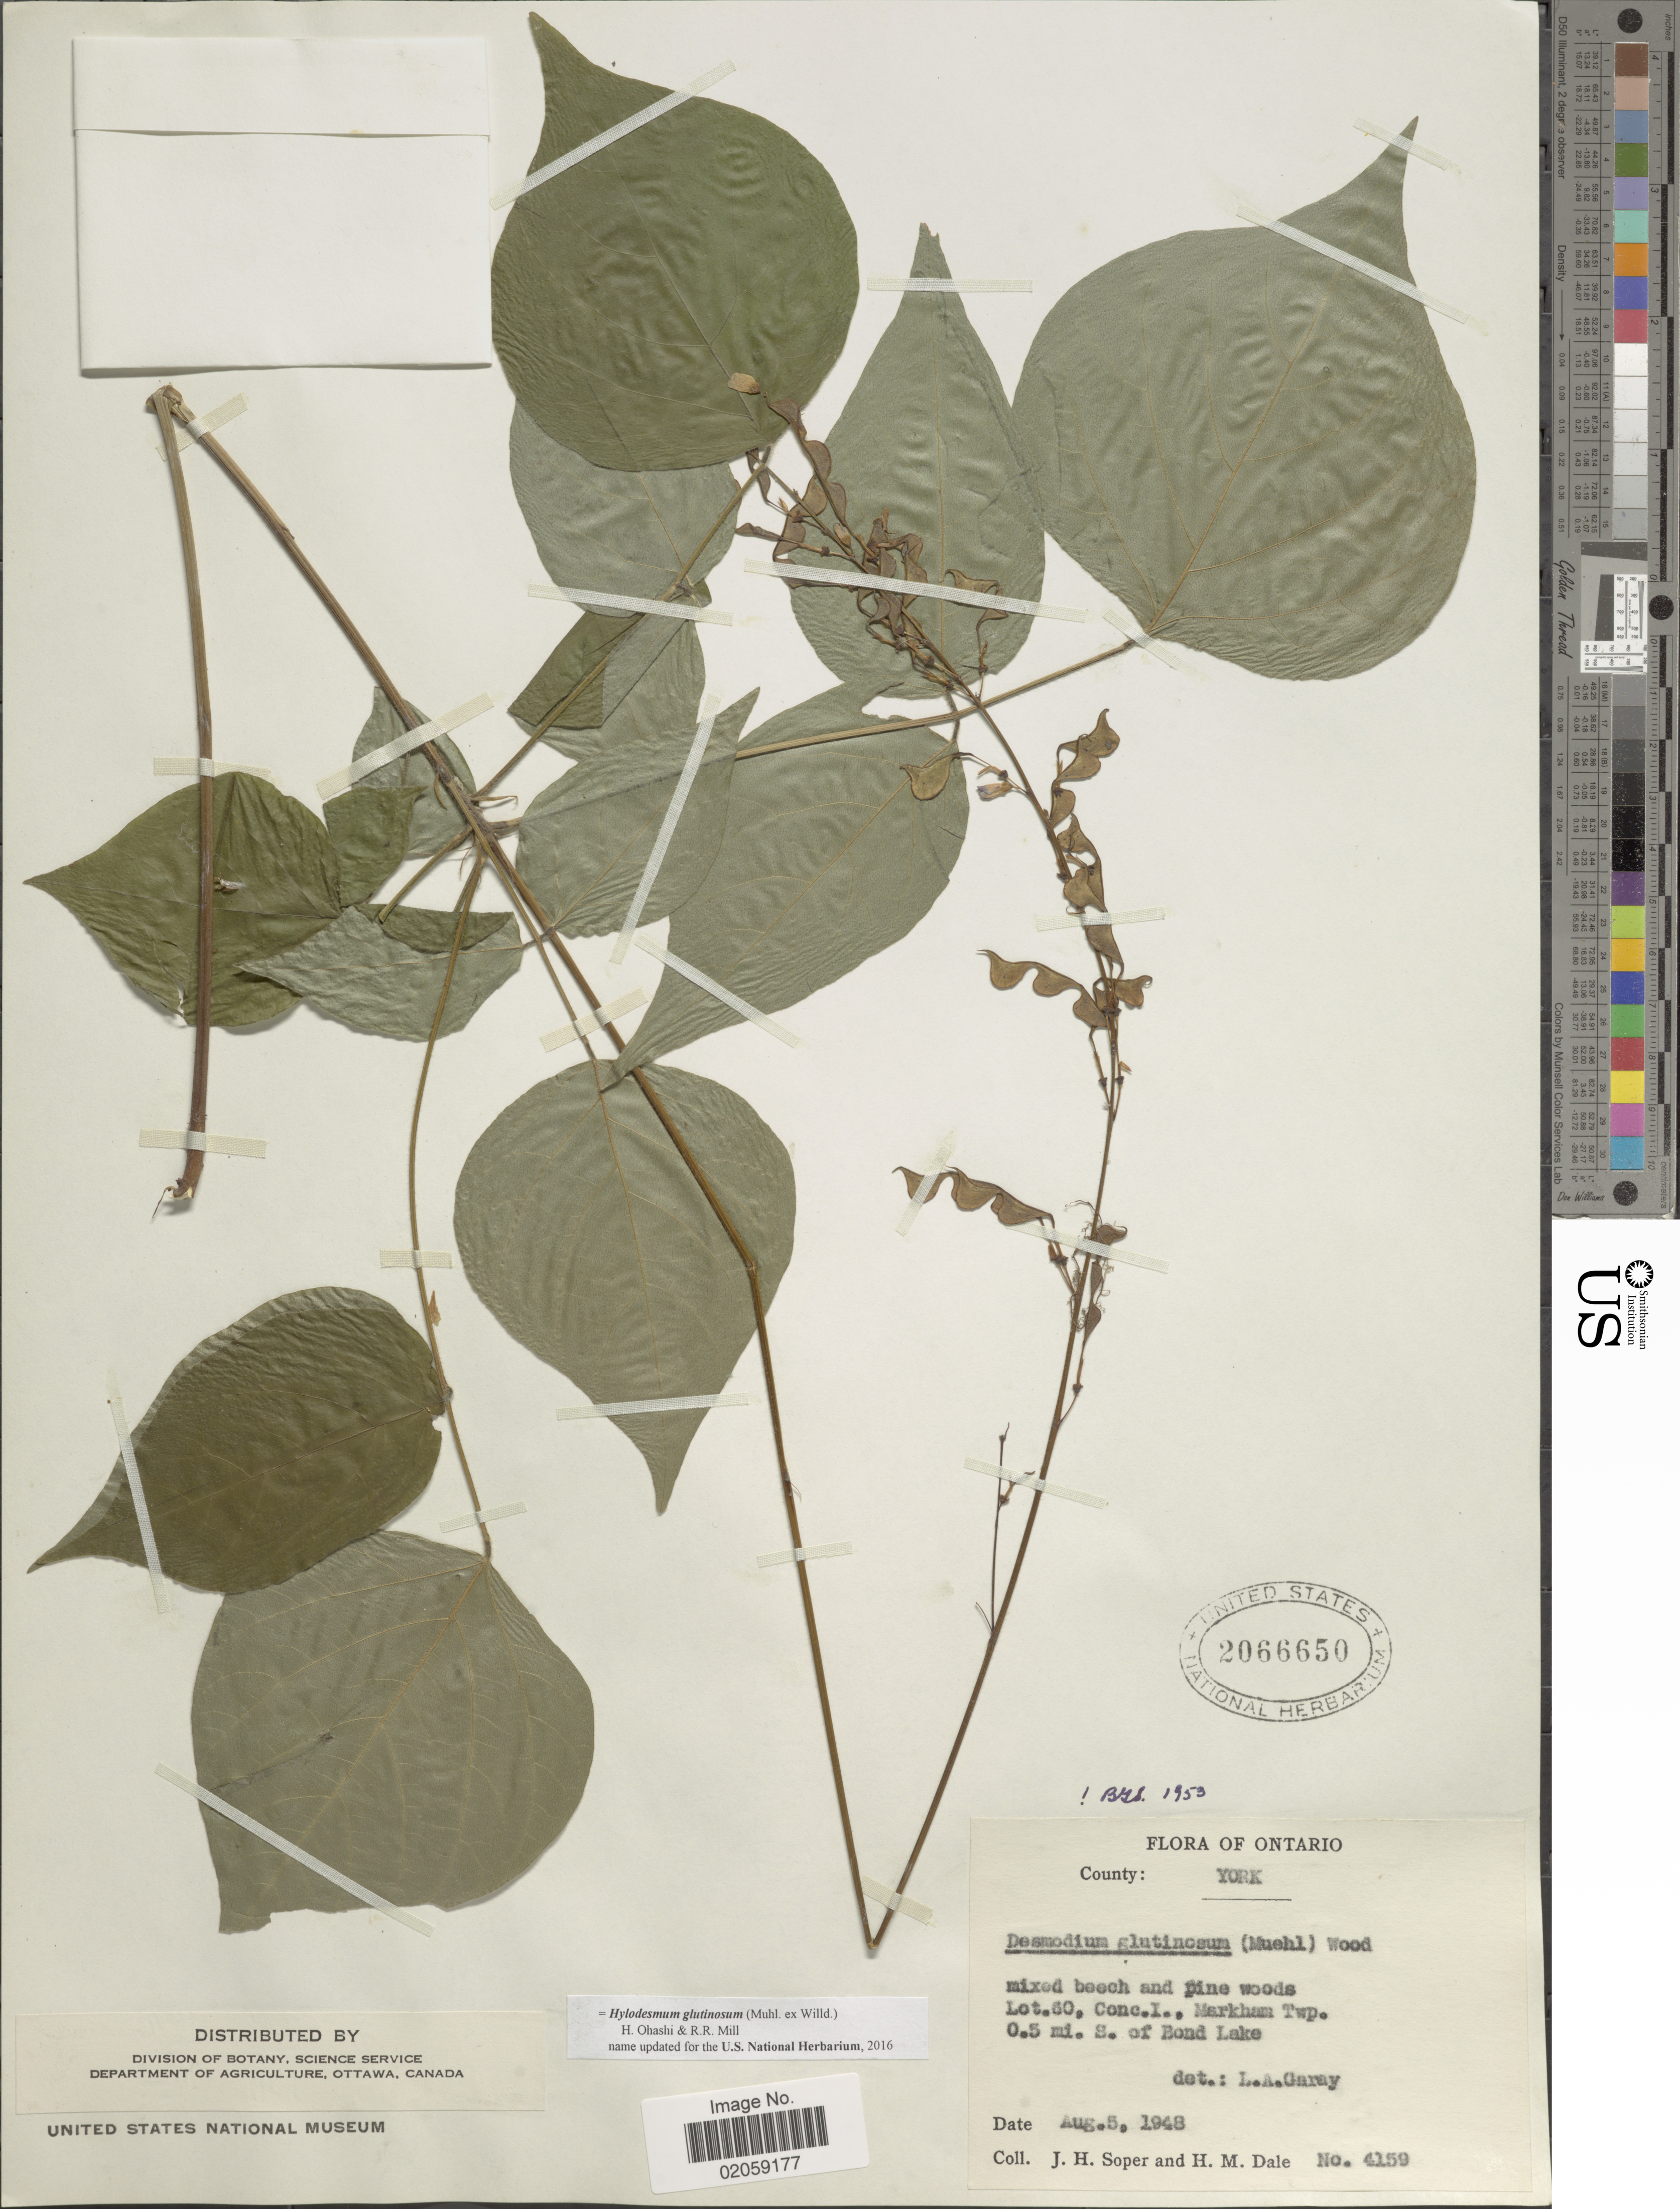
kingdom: Plantae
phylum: Tracheophyta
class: Magnoliopsida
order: Fabales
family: Fabaceae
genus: Hylodesmum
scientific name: Hylodesmum glutinosum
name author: (Muhl. ex Willd.) H. Ohashi & R.R. Mill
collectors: J. H. Soper & H. M. Dale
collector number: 4159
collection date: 1948-08-05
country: Canada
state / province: Ontario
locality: County York, Lot 60, Conc. 1, Markham Twp., 0.5 mi S of Bond Lake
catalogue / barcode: US 2066650